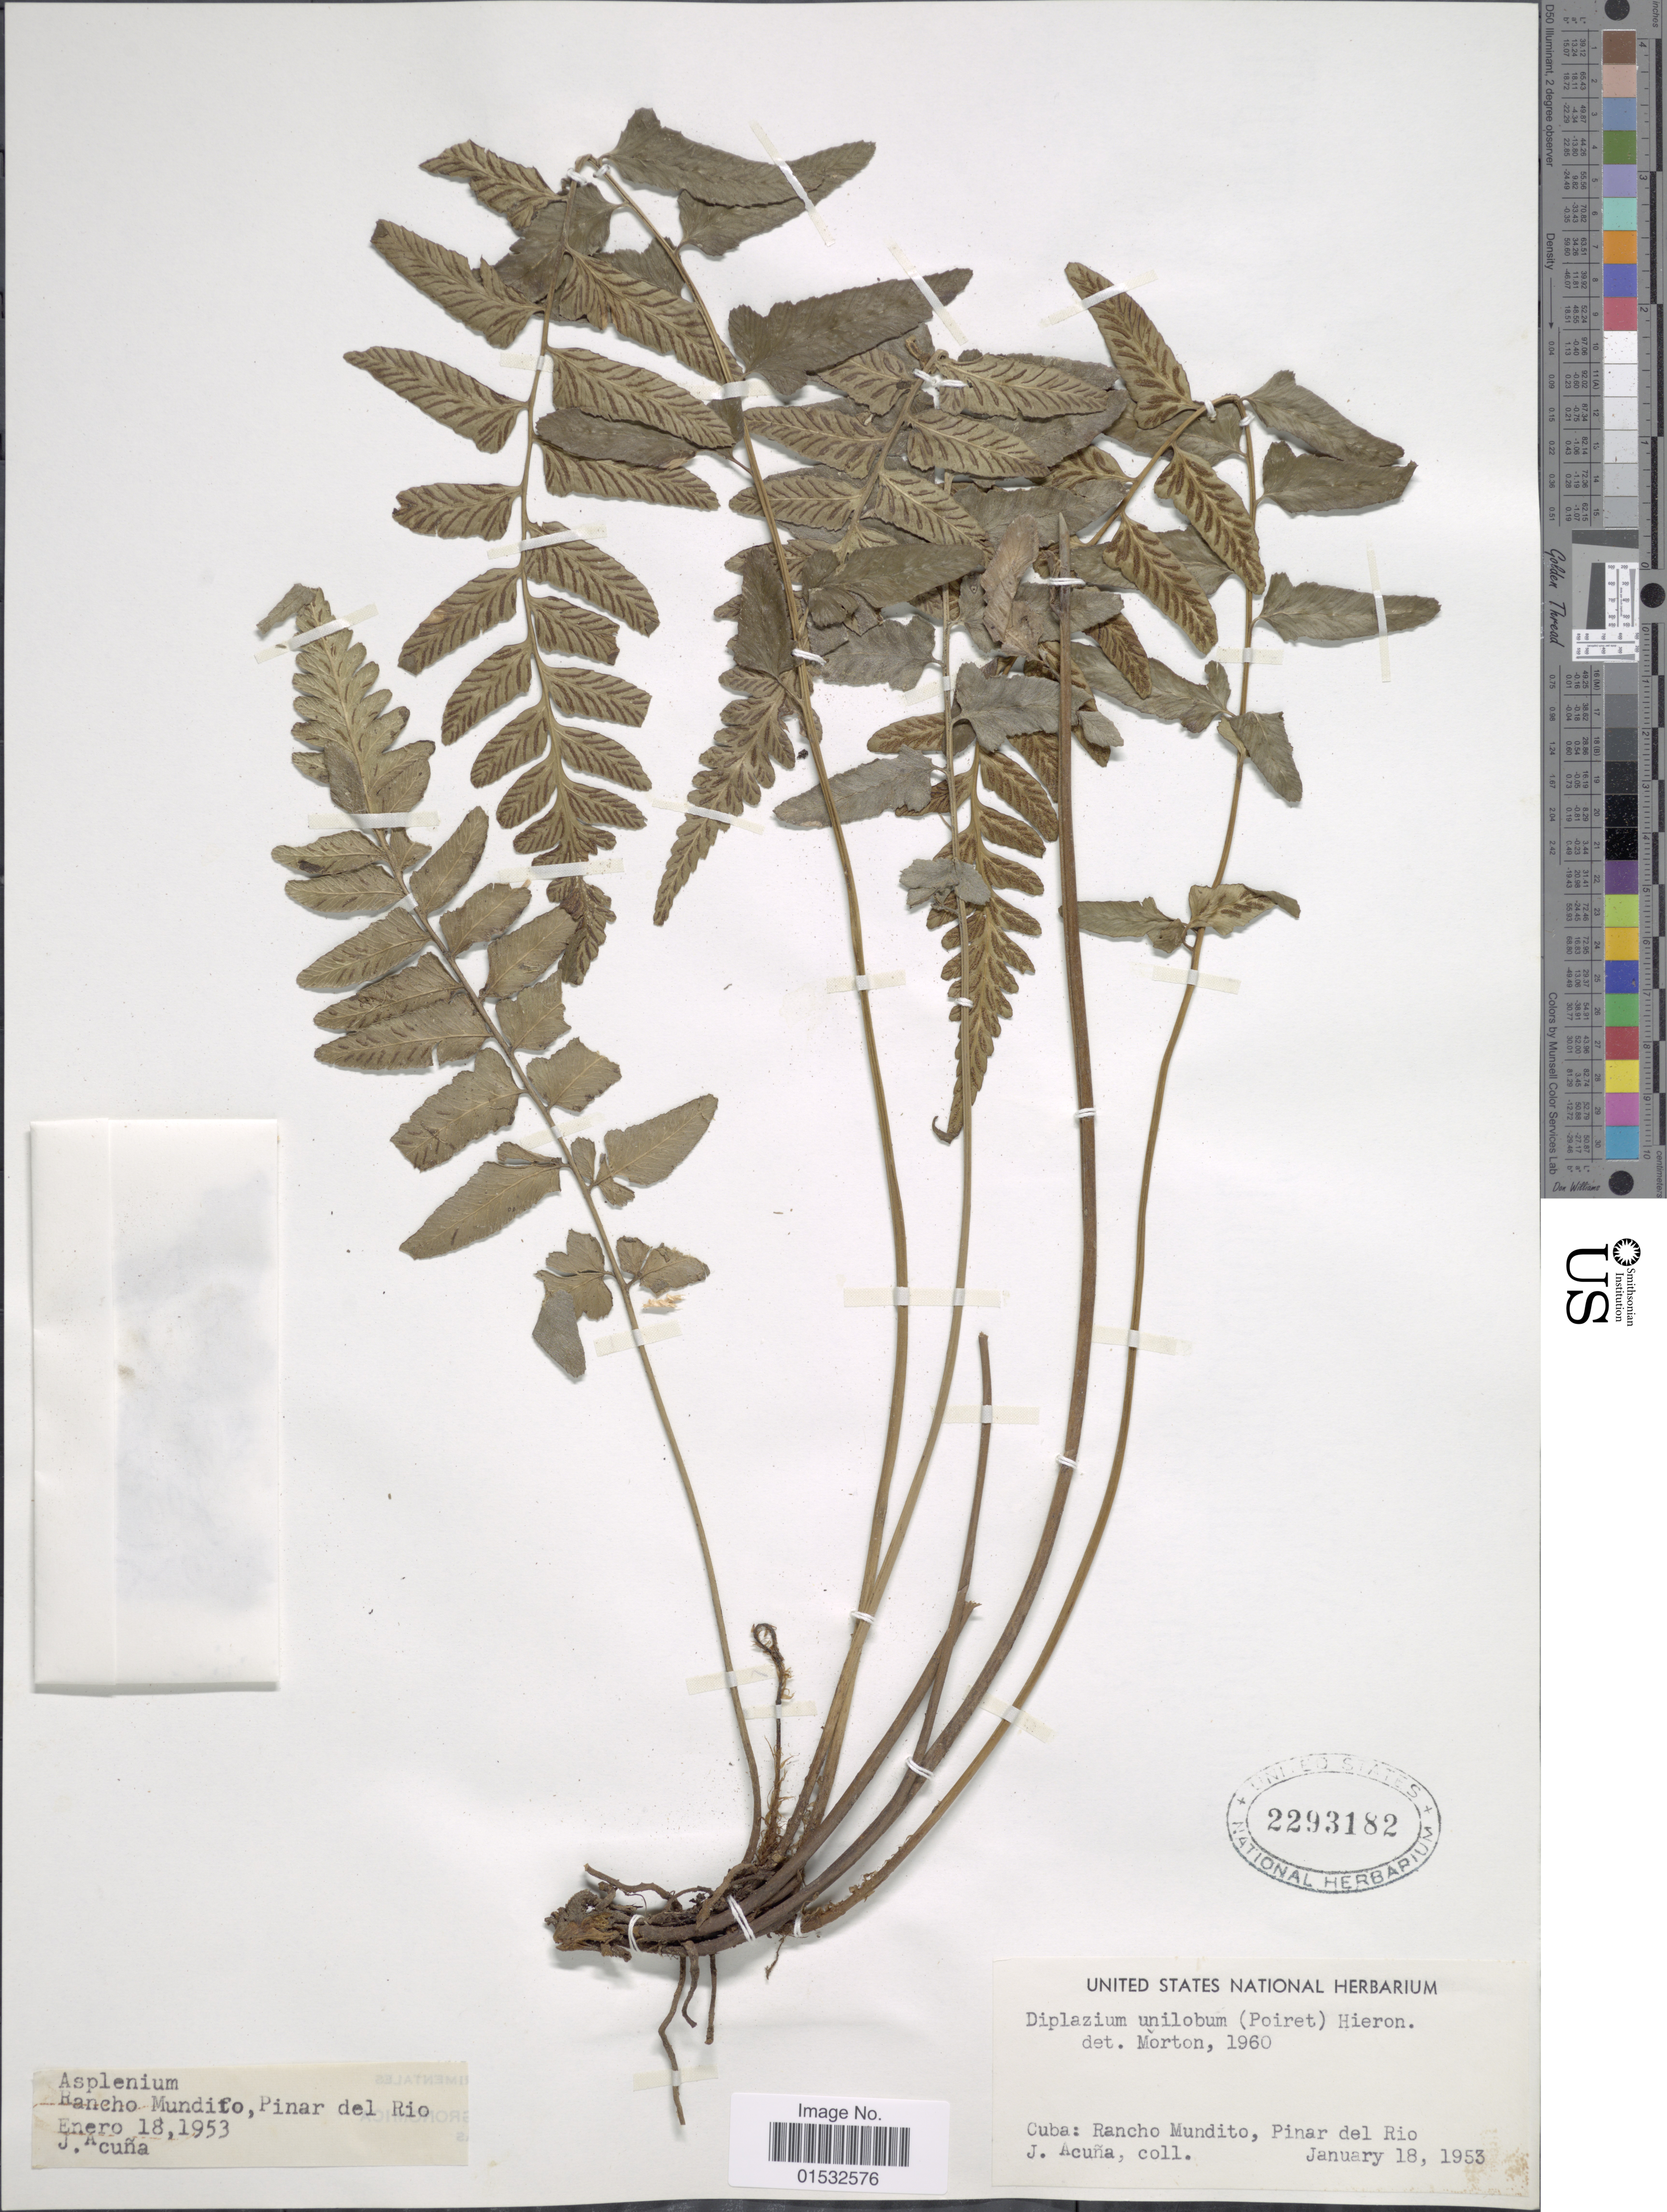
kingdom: Plantae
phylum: Tracheophyta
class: Polypodiopsida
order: Polypodiales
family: Athyriaceae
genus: Diplazium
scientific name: Diplazium unilobum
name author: (Poir.) Hieron.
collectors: J. Acuña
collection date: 1953-01-18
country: Cuba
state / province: Pinar del Río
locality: Rancho Mundito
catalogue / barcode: US 2293182